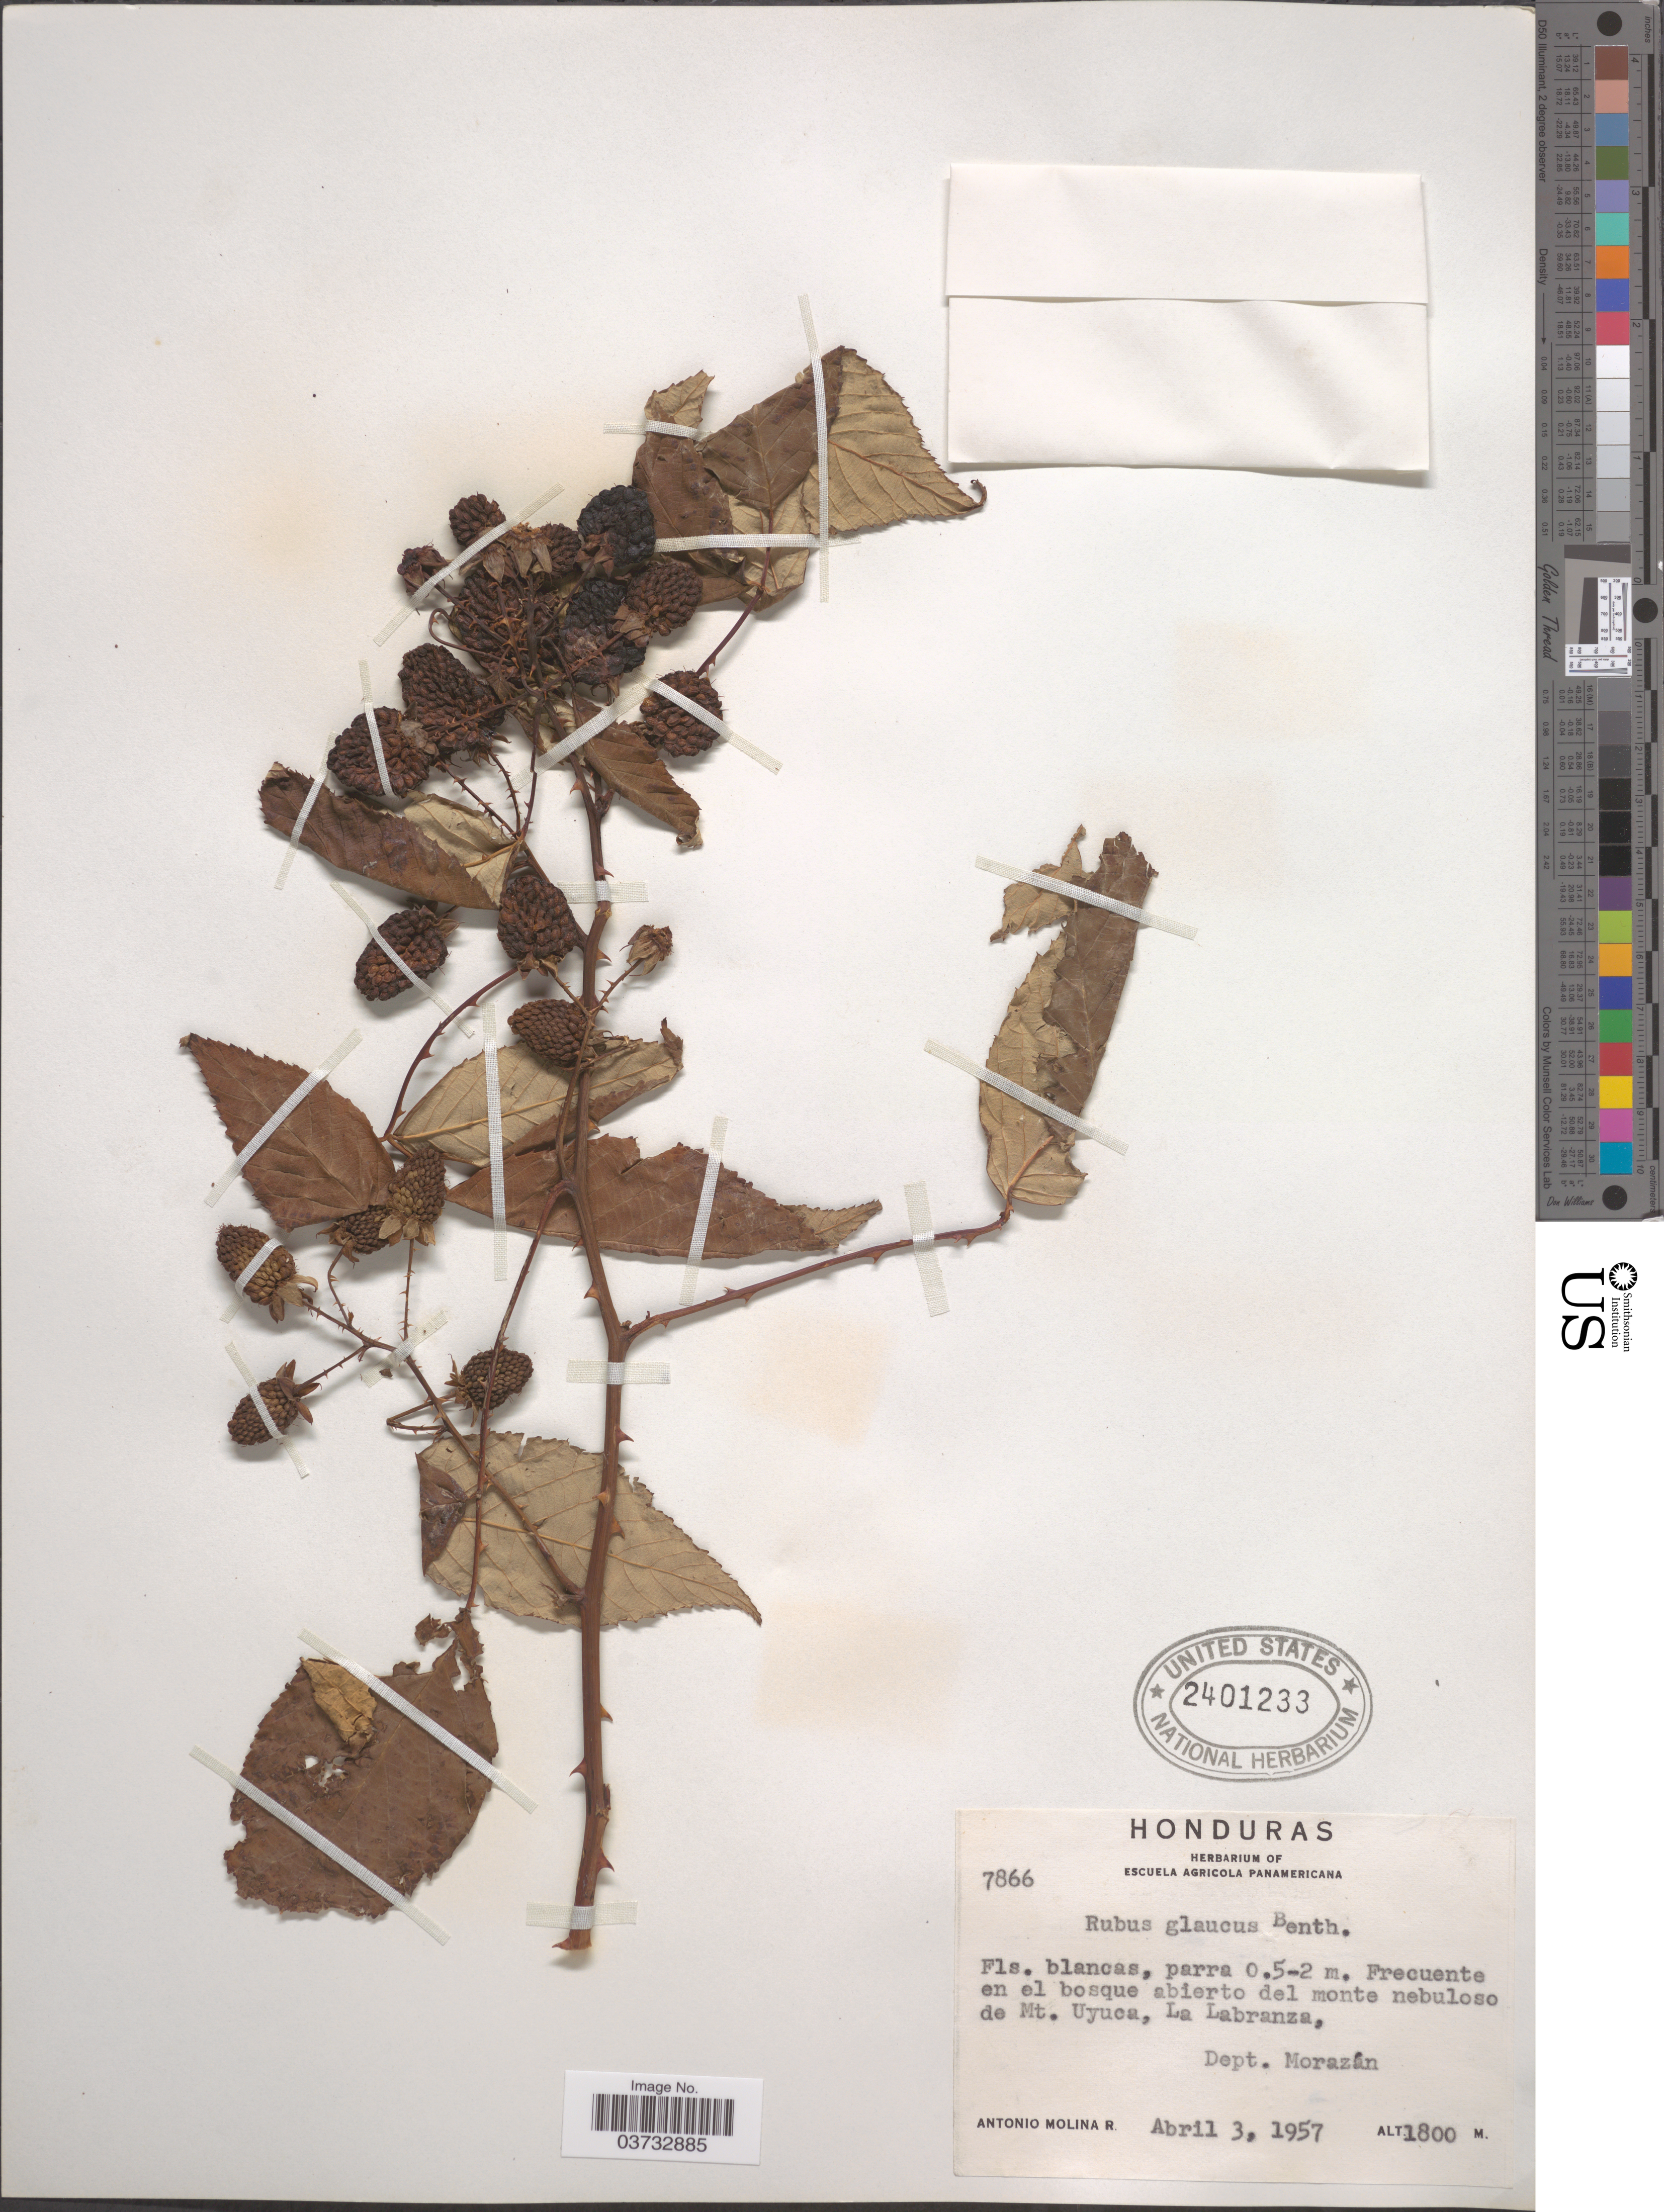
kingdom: Plantae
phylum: Tracheophyta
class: Magnoliopsida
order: Rosales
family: Rosaceae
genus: Rubus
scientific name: Rubus glaucus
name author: Benth.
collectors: A. Molina R.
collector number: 7866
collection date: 1957-04-03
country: Honduras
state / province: Fco. Morazán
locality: Frecuente en el bosque abierto el monte nebuloso de Mt. Uyuca, La Labranza, Dept. Morazán.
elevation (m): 1800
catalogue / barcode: US 2401233